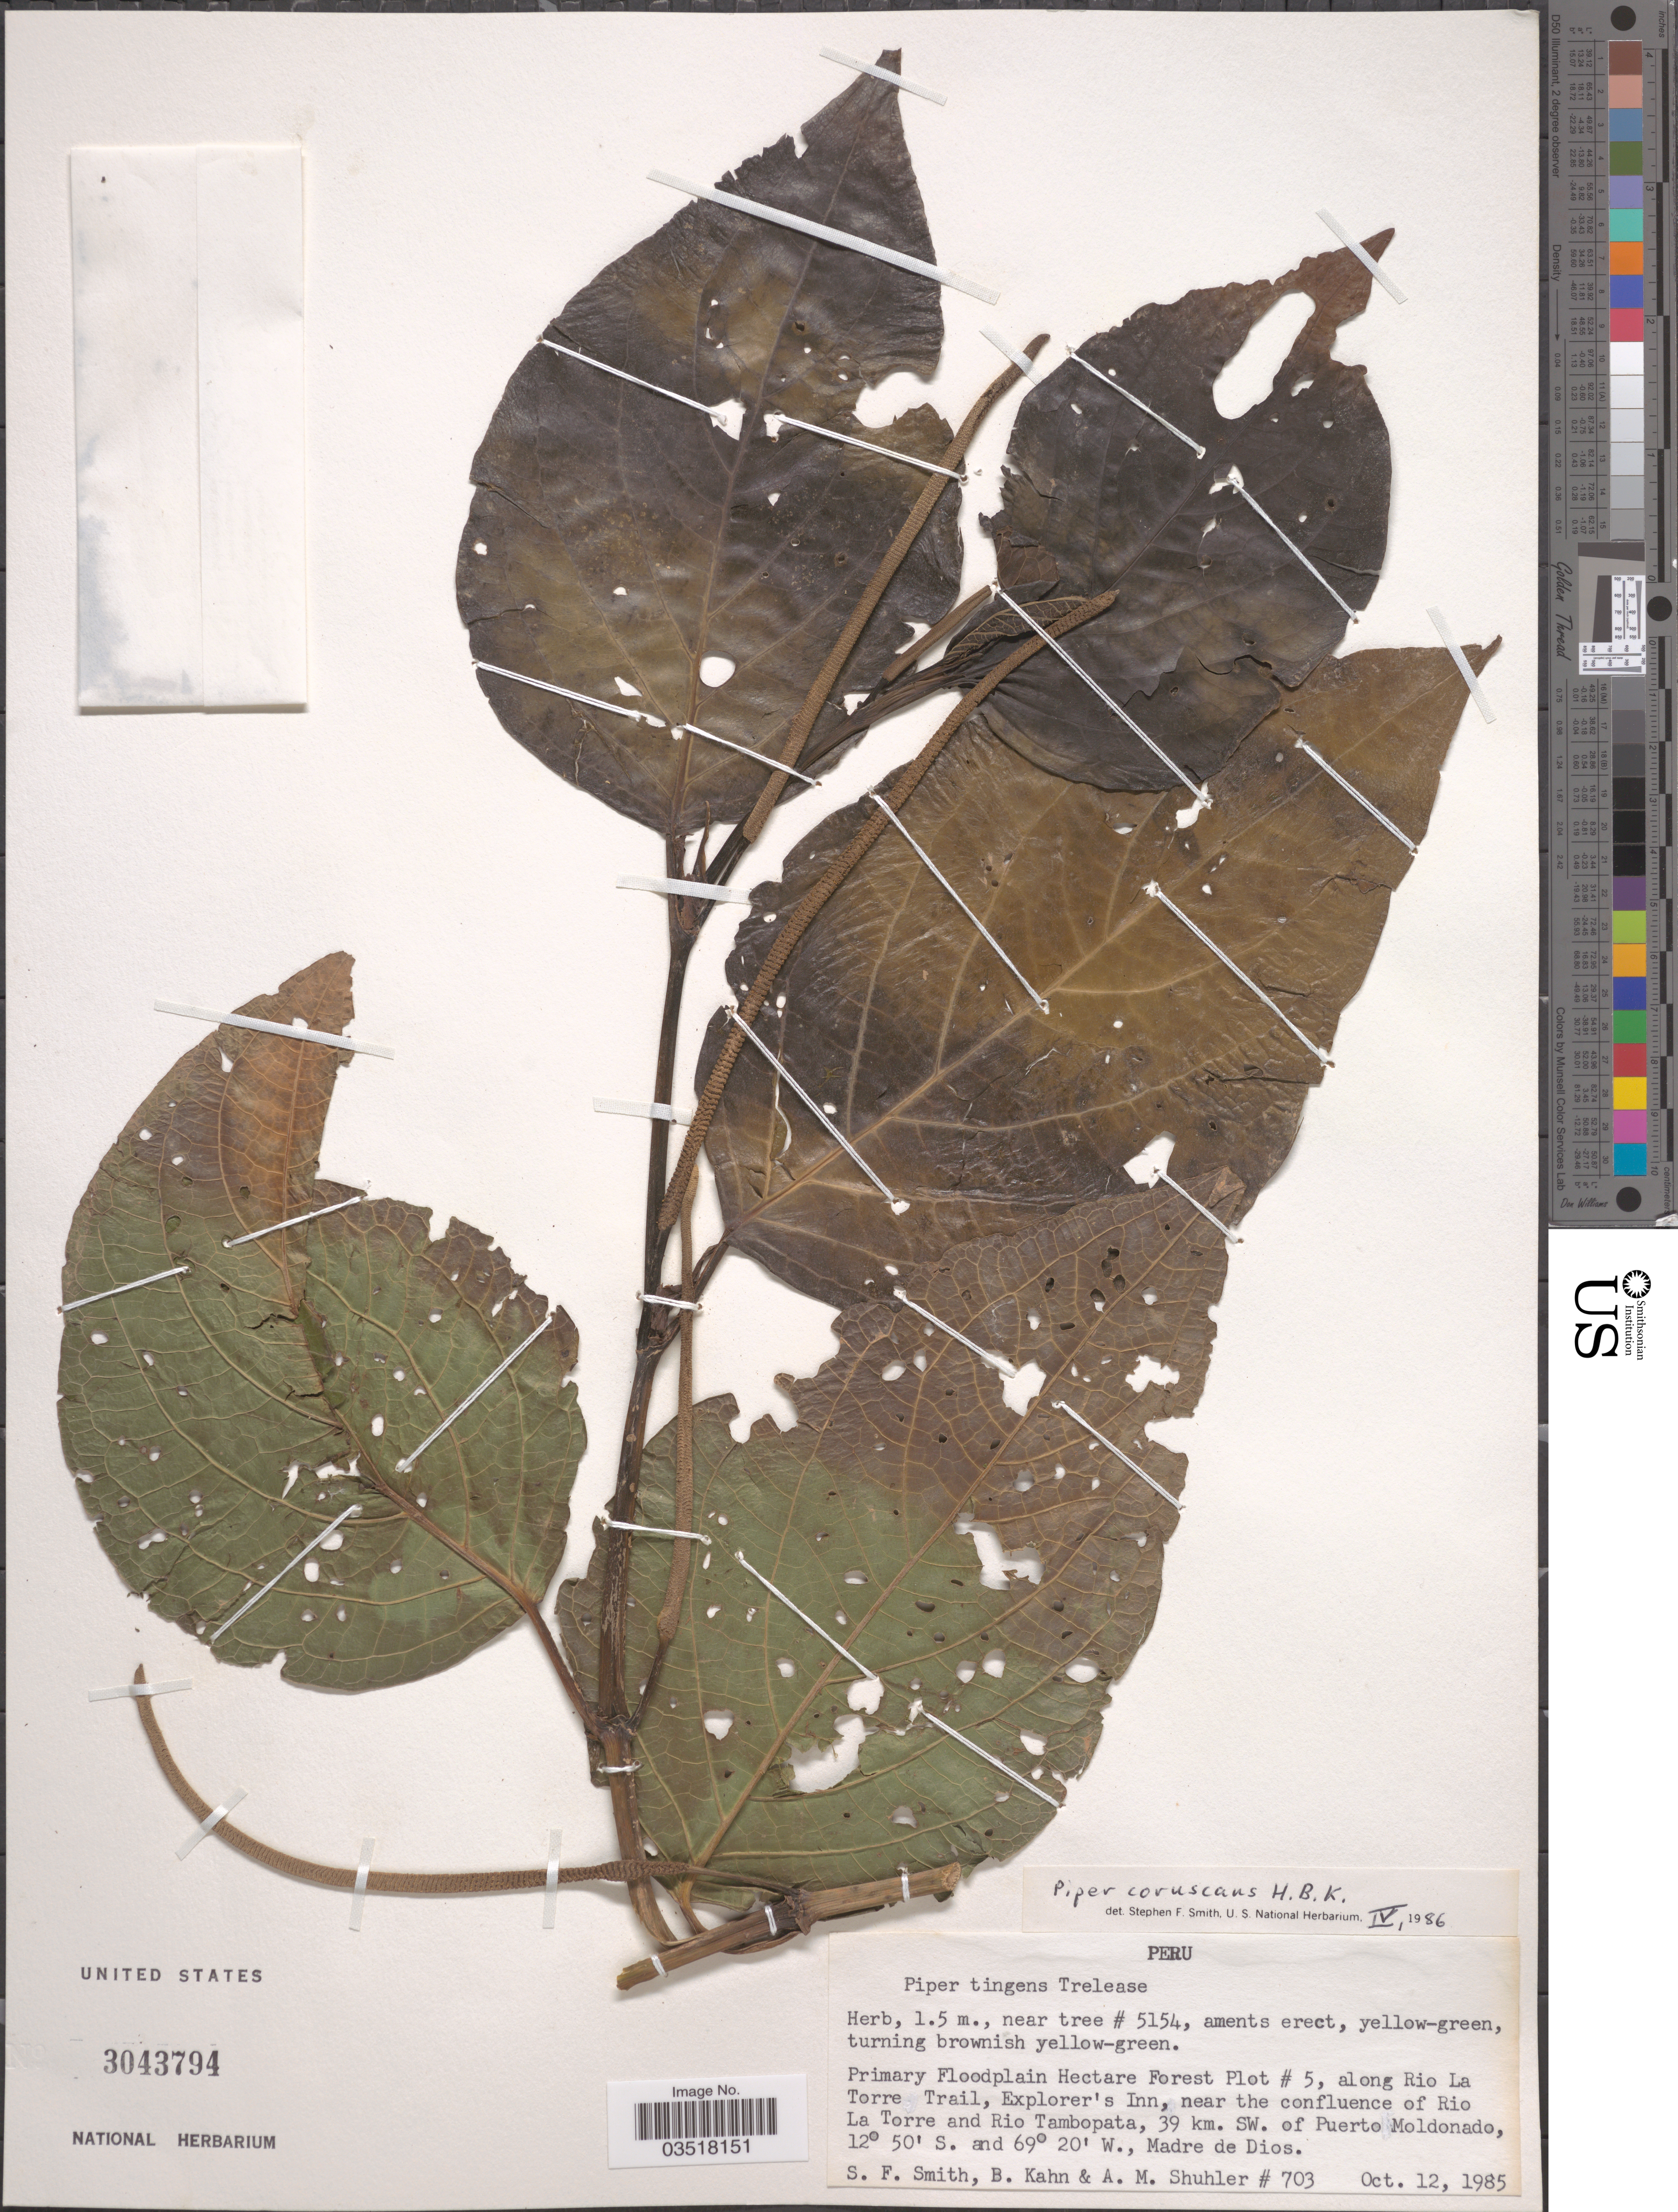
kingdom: Plantae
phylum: Tracheophyta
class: Magnoliopsida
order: Piperales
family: Piperaceae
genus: Piper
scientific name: Piper coruscans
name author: Kunth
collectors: S.F. Smith, B. Kahn & A. Shuhler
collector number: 703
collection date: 1985-10-12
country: Peru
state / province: Madre de Dios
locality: Pimary Floodplain Hectare Forest Plot #5, along Rio La Torre Trail, Explorer's Inn, near the confluence of Rio La Torre and Rio Tambopata, 39 km. SW. of Puerto Moldonado.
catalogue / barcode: US 3043794